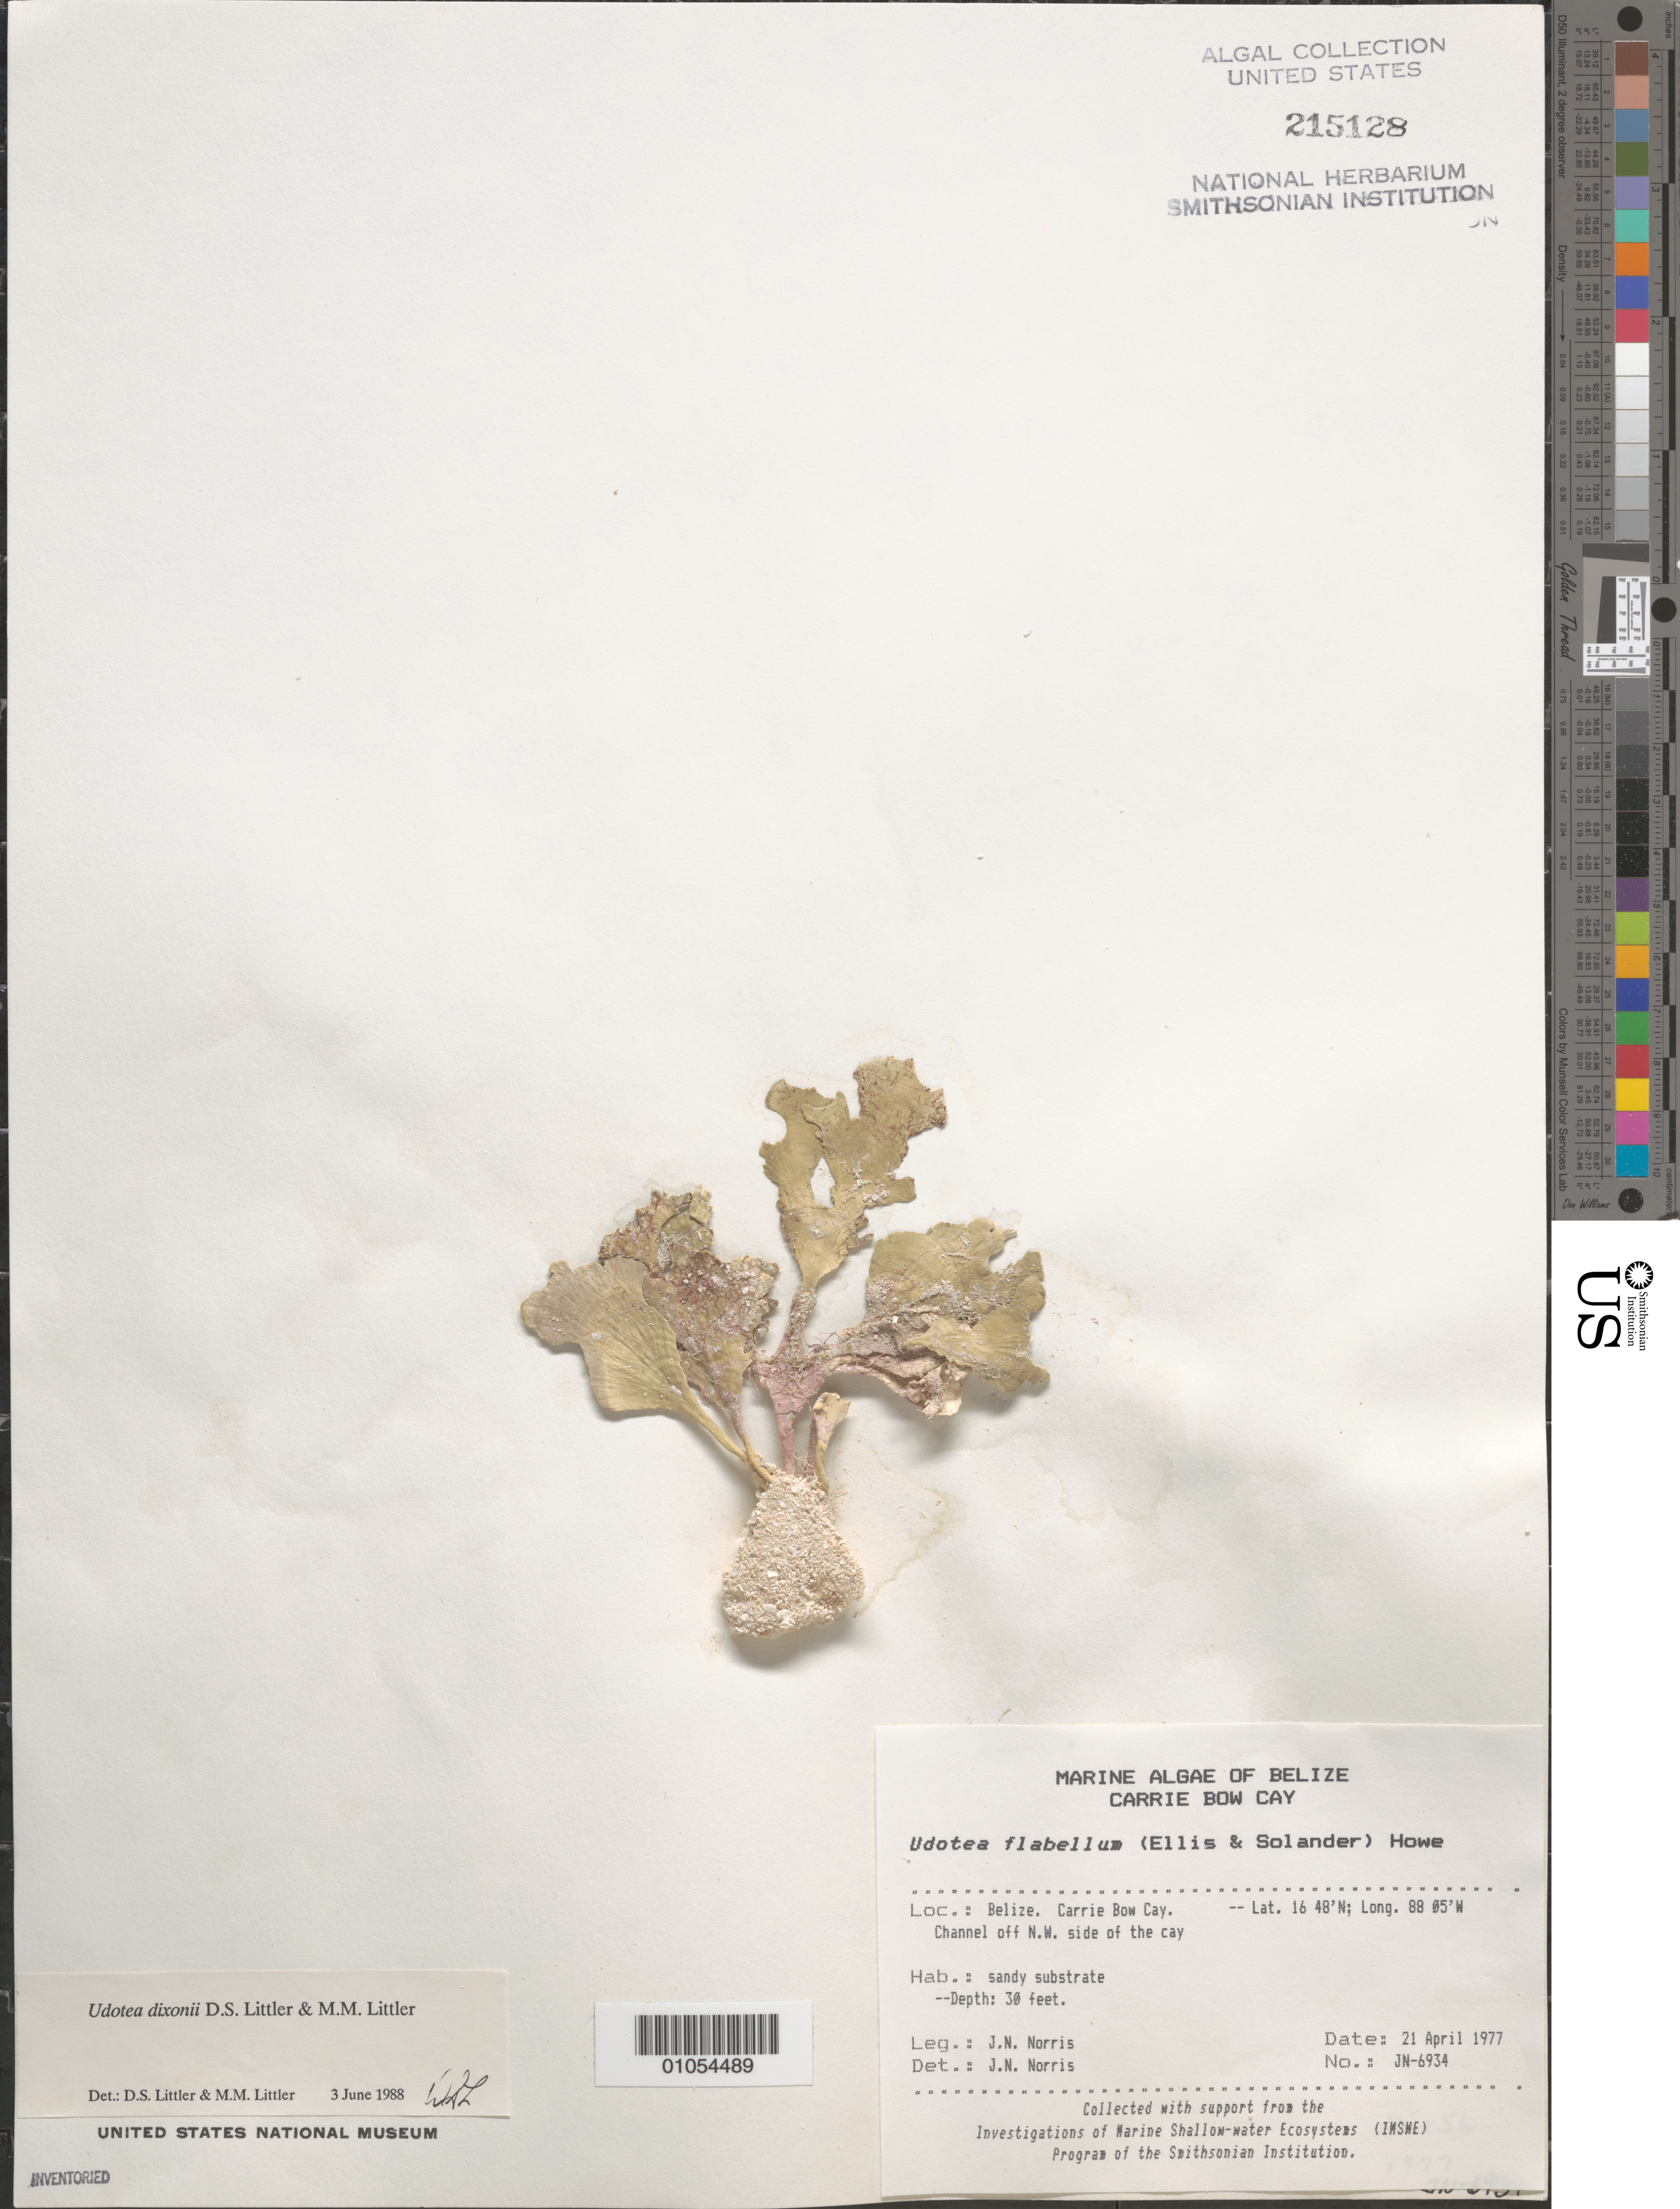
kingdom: Plantae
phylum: Chlorophyta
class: Ulvophyceae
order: Bryopsidales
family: Udoteaceae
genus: Udotea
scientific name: Udotea dixonii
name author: D.S. Littler & Littler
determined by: Littler, D. S.; Littler, M. M.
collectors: J. N. Norris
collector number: JN-6934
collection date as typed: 21 Apr 1977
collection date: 1977-04-21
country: Belize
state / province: Stann Creek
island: Carrie Bow Cay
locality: Channel off northwest side of the cay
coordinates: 16 48'N, 88 05'W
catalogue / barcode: US 215128